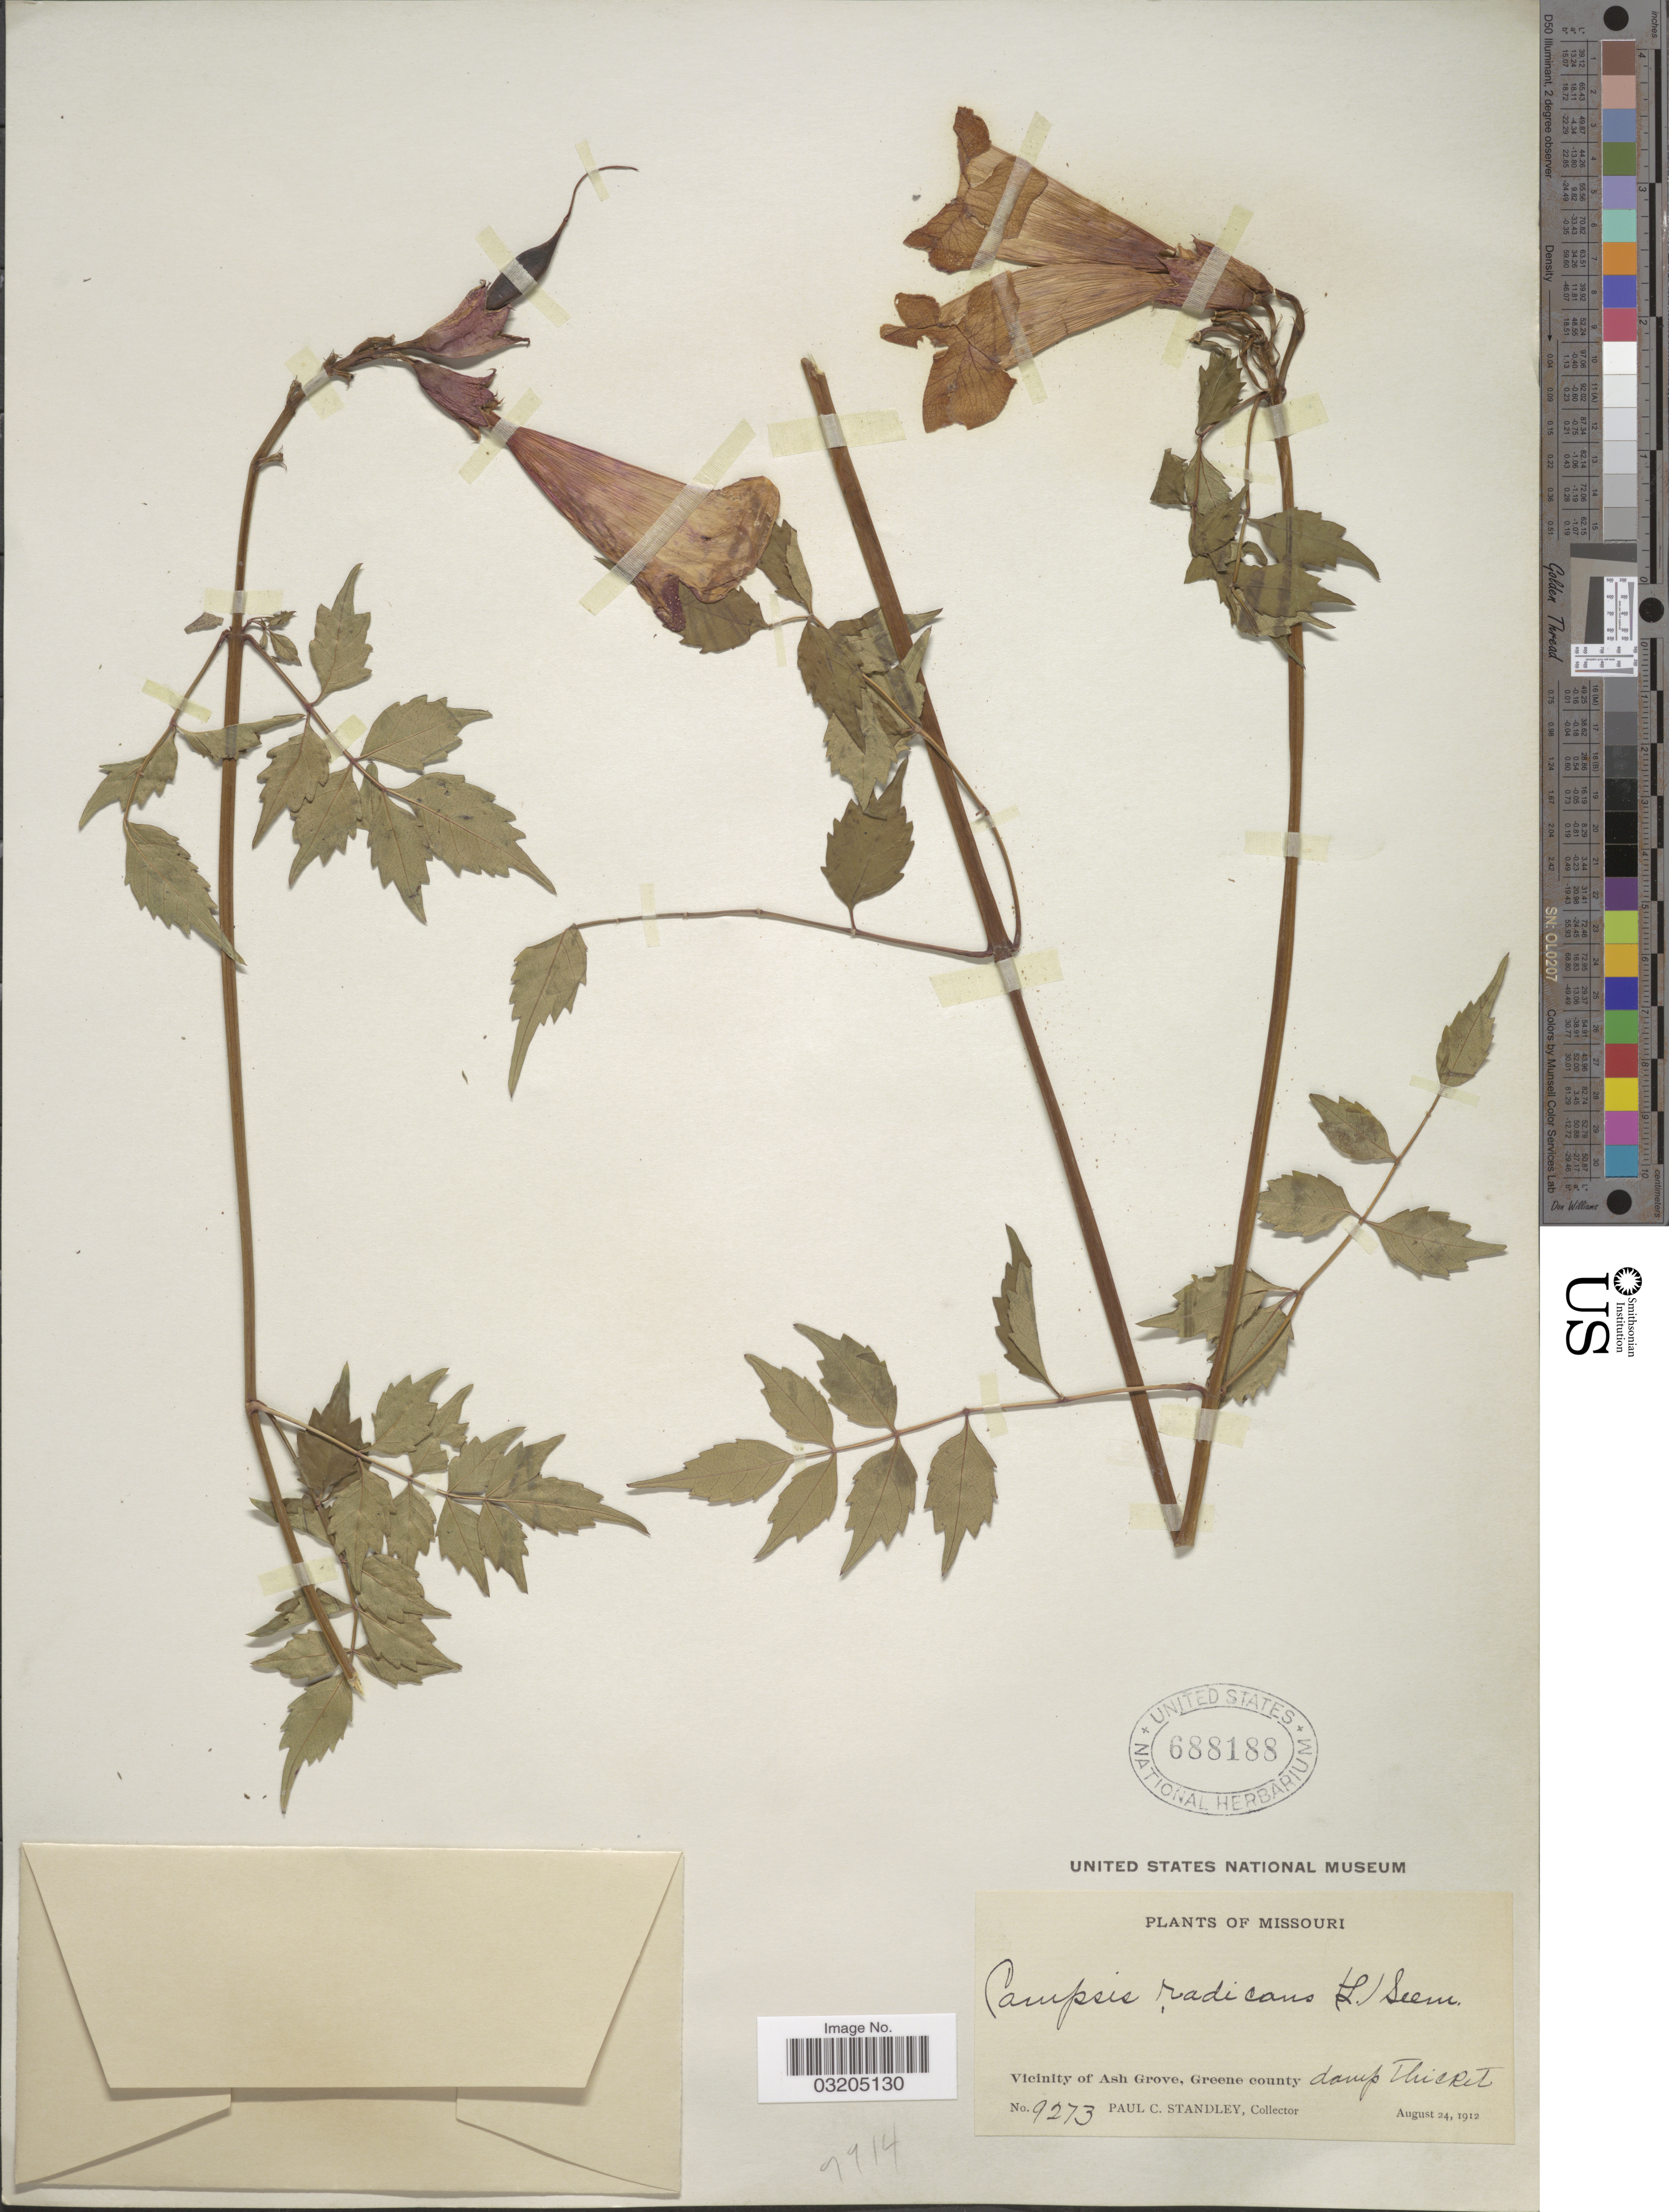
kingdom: Plantae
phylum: Tracheophyta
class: Magnoliopsida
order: Lamiales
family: Bignoniaceae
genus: Campsis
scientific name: Campsis radicans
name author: (L.) Seem.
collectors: P. C. Standley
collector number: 9273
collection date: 1912-08-24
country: United States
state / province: Missouri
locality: Vicinity of Ash Grove, Greene county.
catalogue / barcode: US 688188